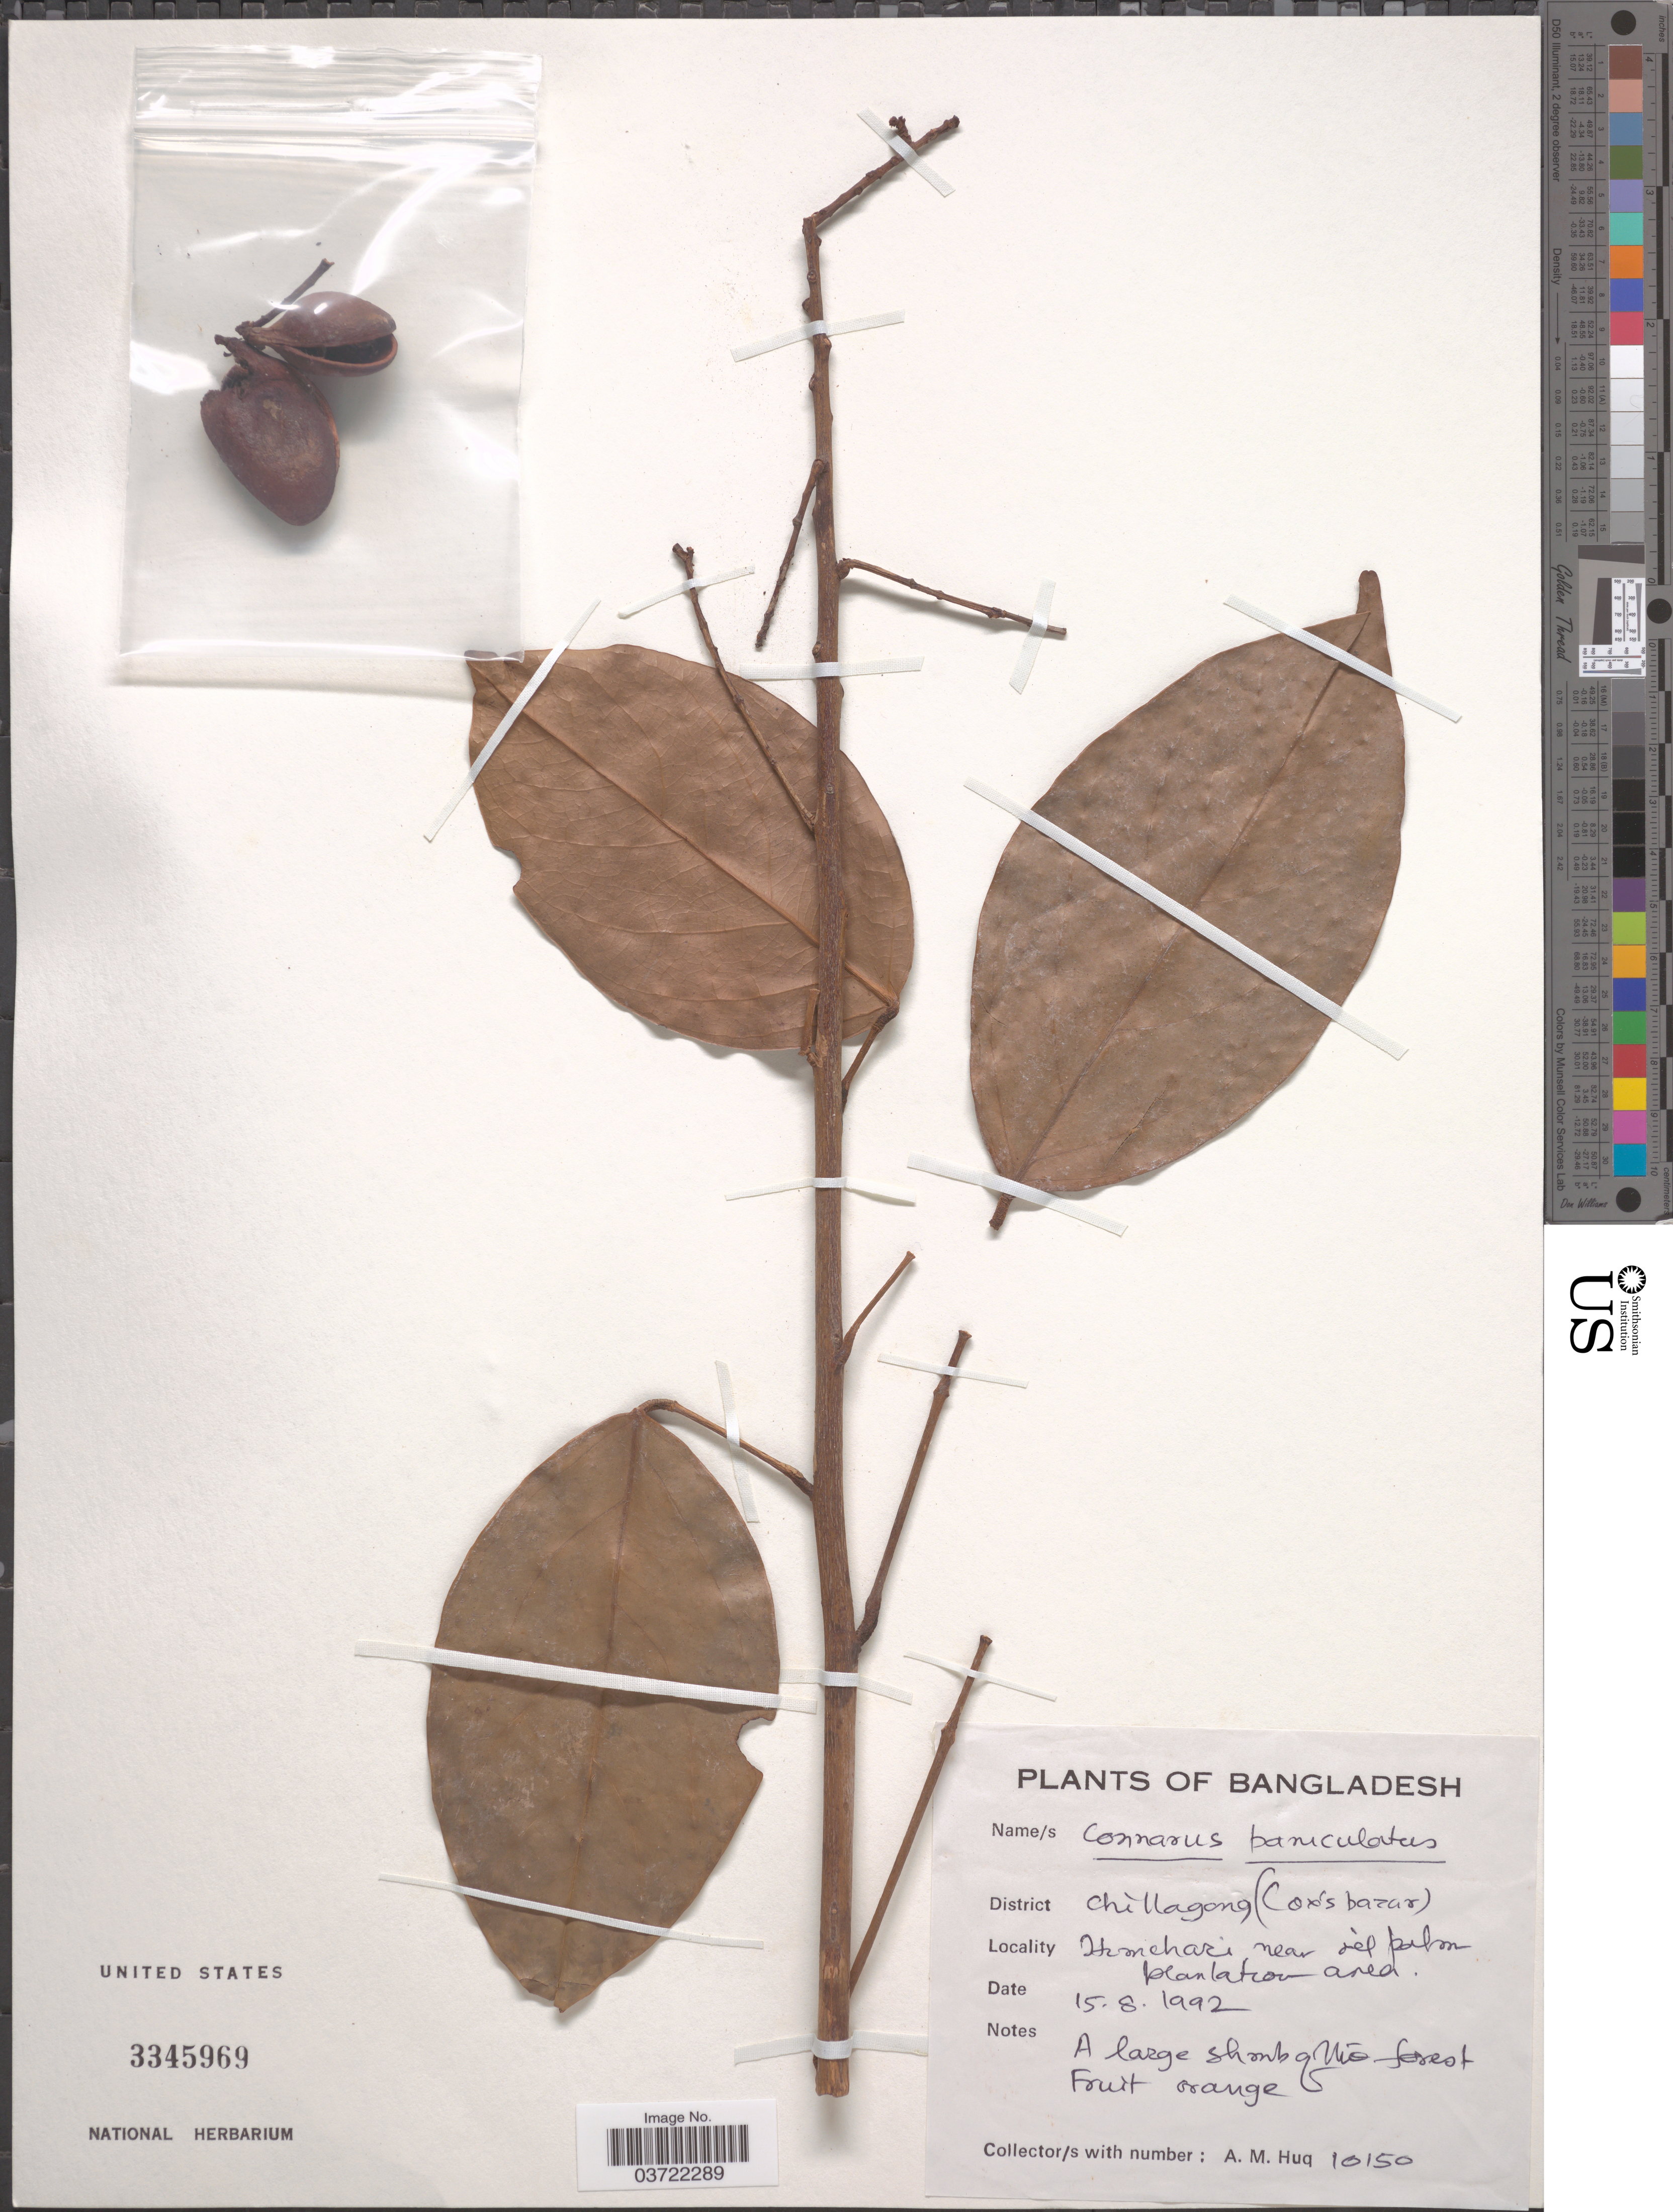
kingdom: Plantae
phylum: Tracheophyta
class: Magnoliopsida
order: Oxalidales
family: Connaraceae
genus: Connarus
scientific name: Connarus paniculatus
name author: Roxb.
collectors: A. M. Huq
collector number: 10150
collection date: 1992-08-15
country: Bangladesh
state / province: Chittagong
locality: District Chittagong (Cox's bazar). Honchari near jel palm plantation area.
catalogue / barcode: US 3345969